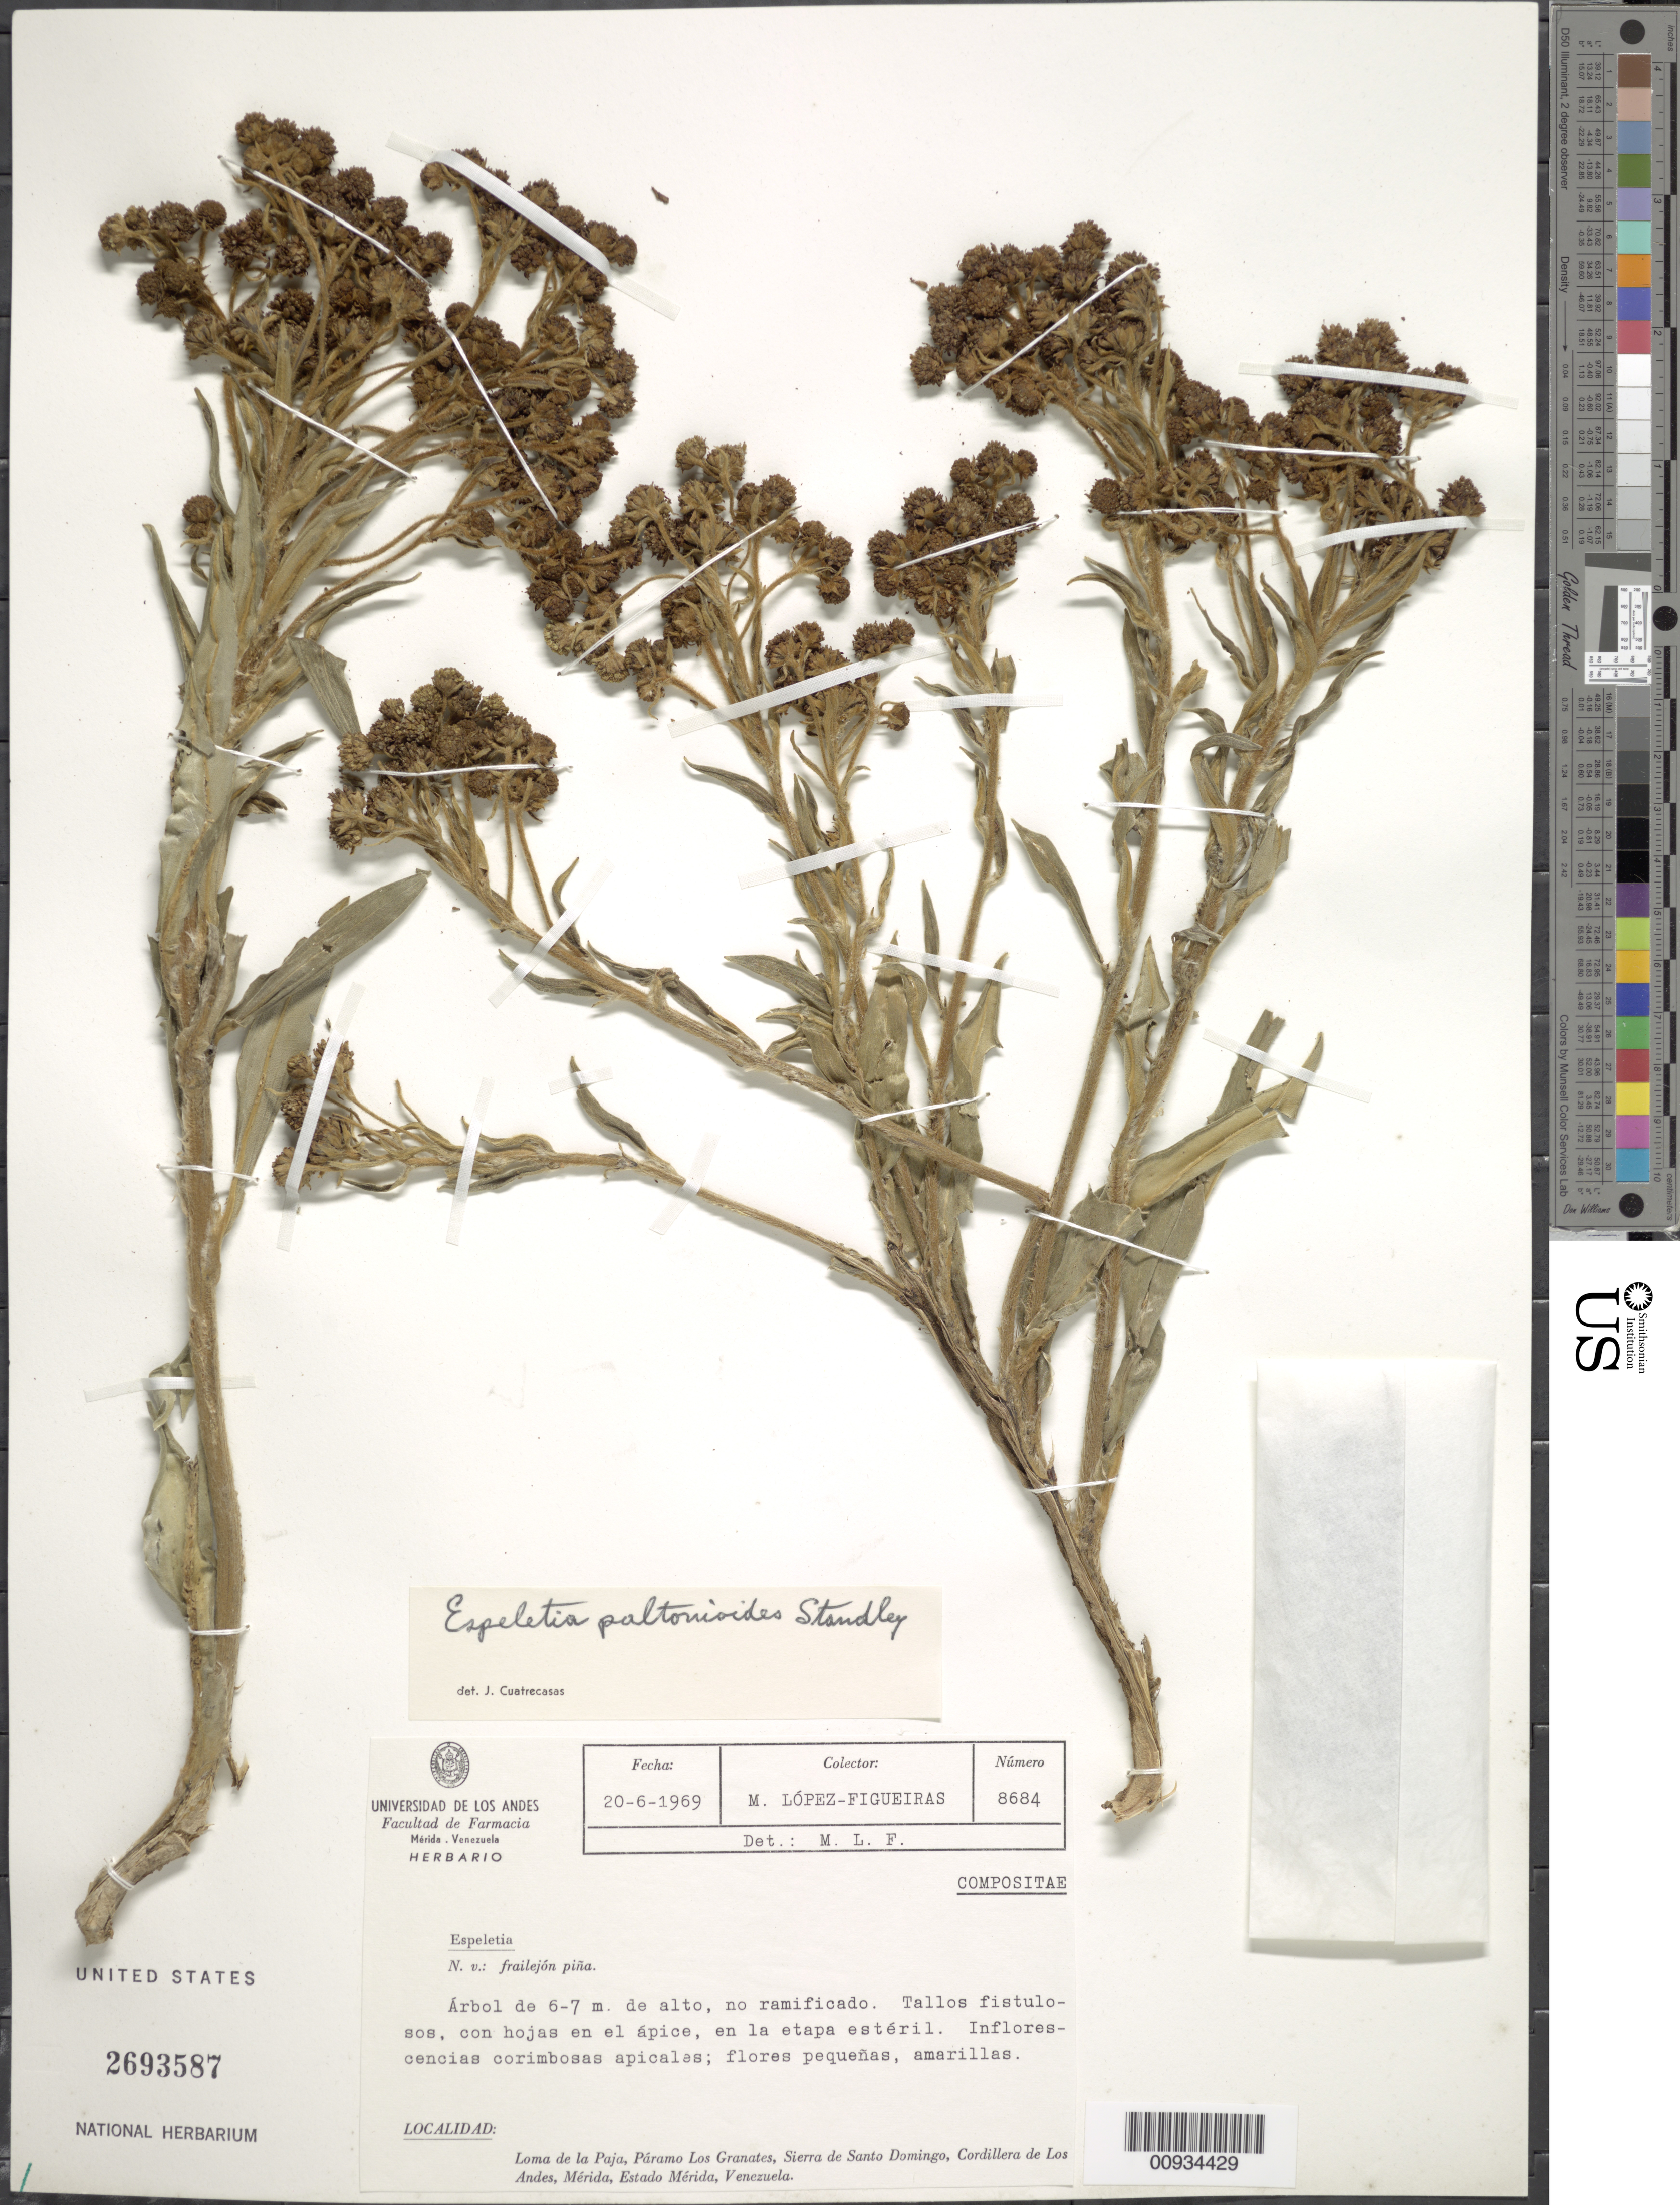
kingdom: Plantae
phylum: Tracheophyta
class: Magnoliopsida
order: Asterales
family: Asteraceae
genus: Ruilopezia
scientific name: Ruilopezia paltonioides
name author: (Standl.) Cuatrec.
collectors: M. López Figueiras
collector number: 8684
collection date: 1969-06-20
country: Venezuela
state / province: Mérida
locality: Loma de la Paja, Paramo Los Granates, Sierra de Santo Domingo, Cordillera de Los Andes, Merida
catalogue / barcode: US 2693587